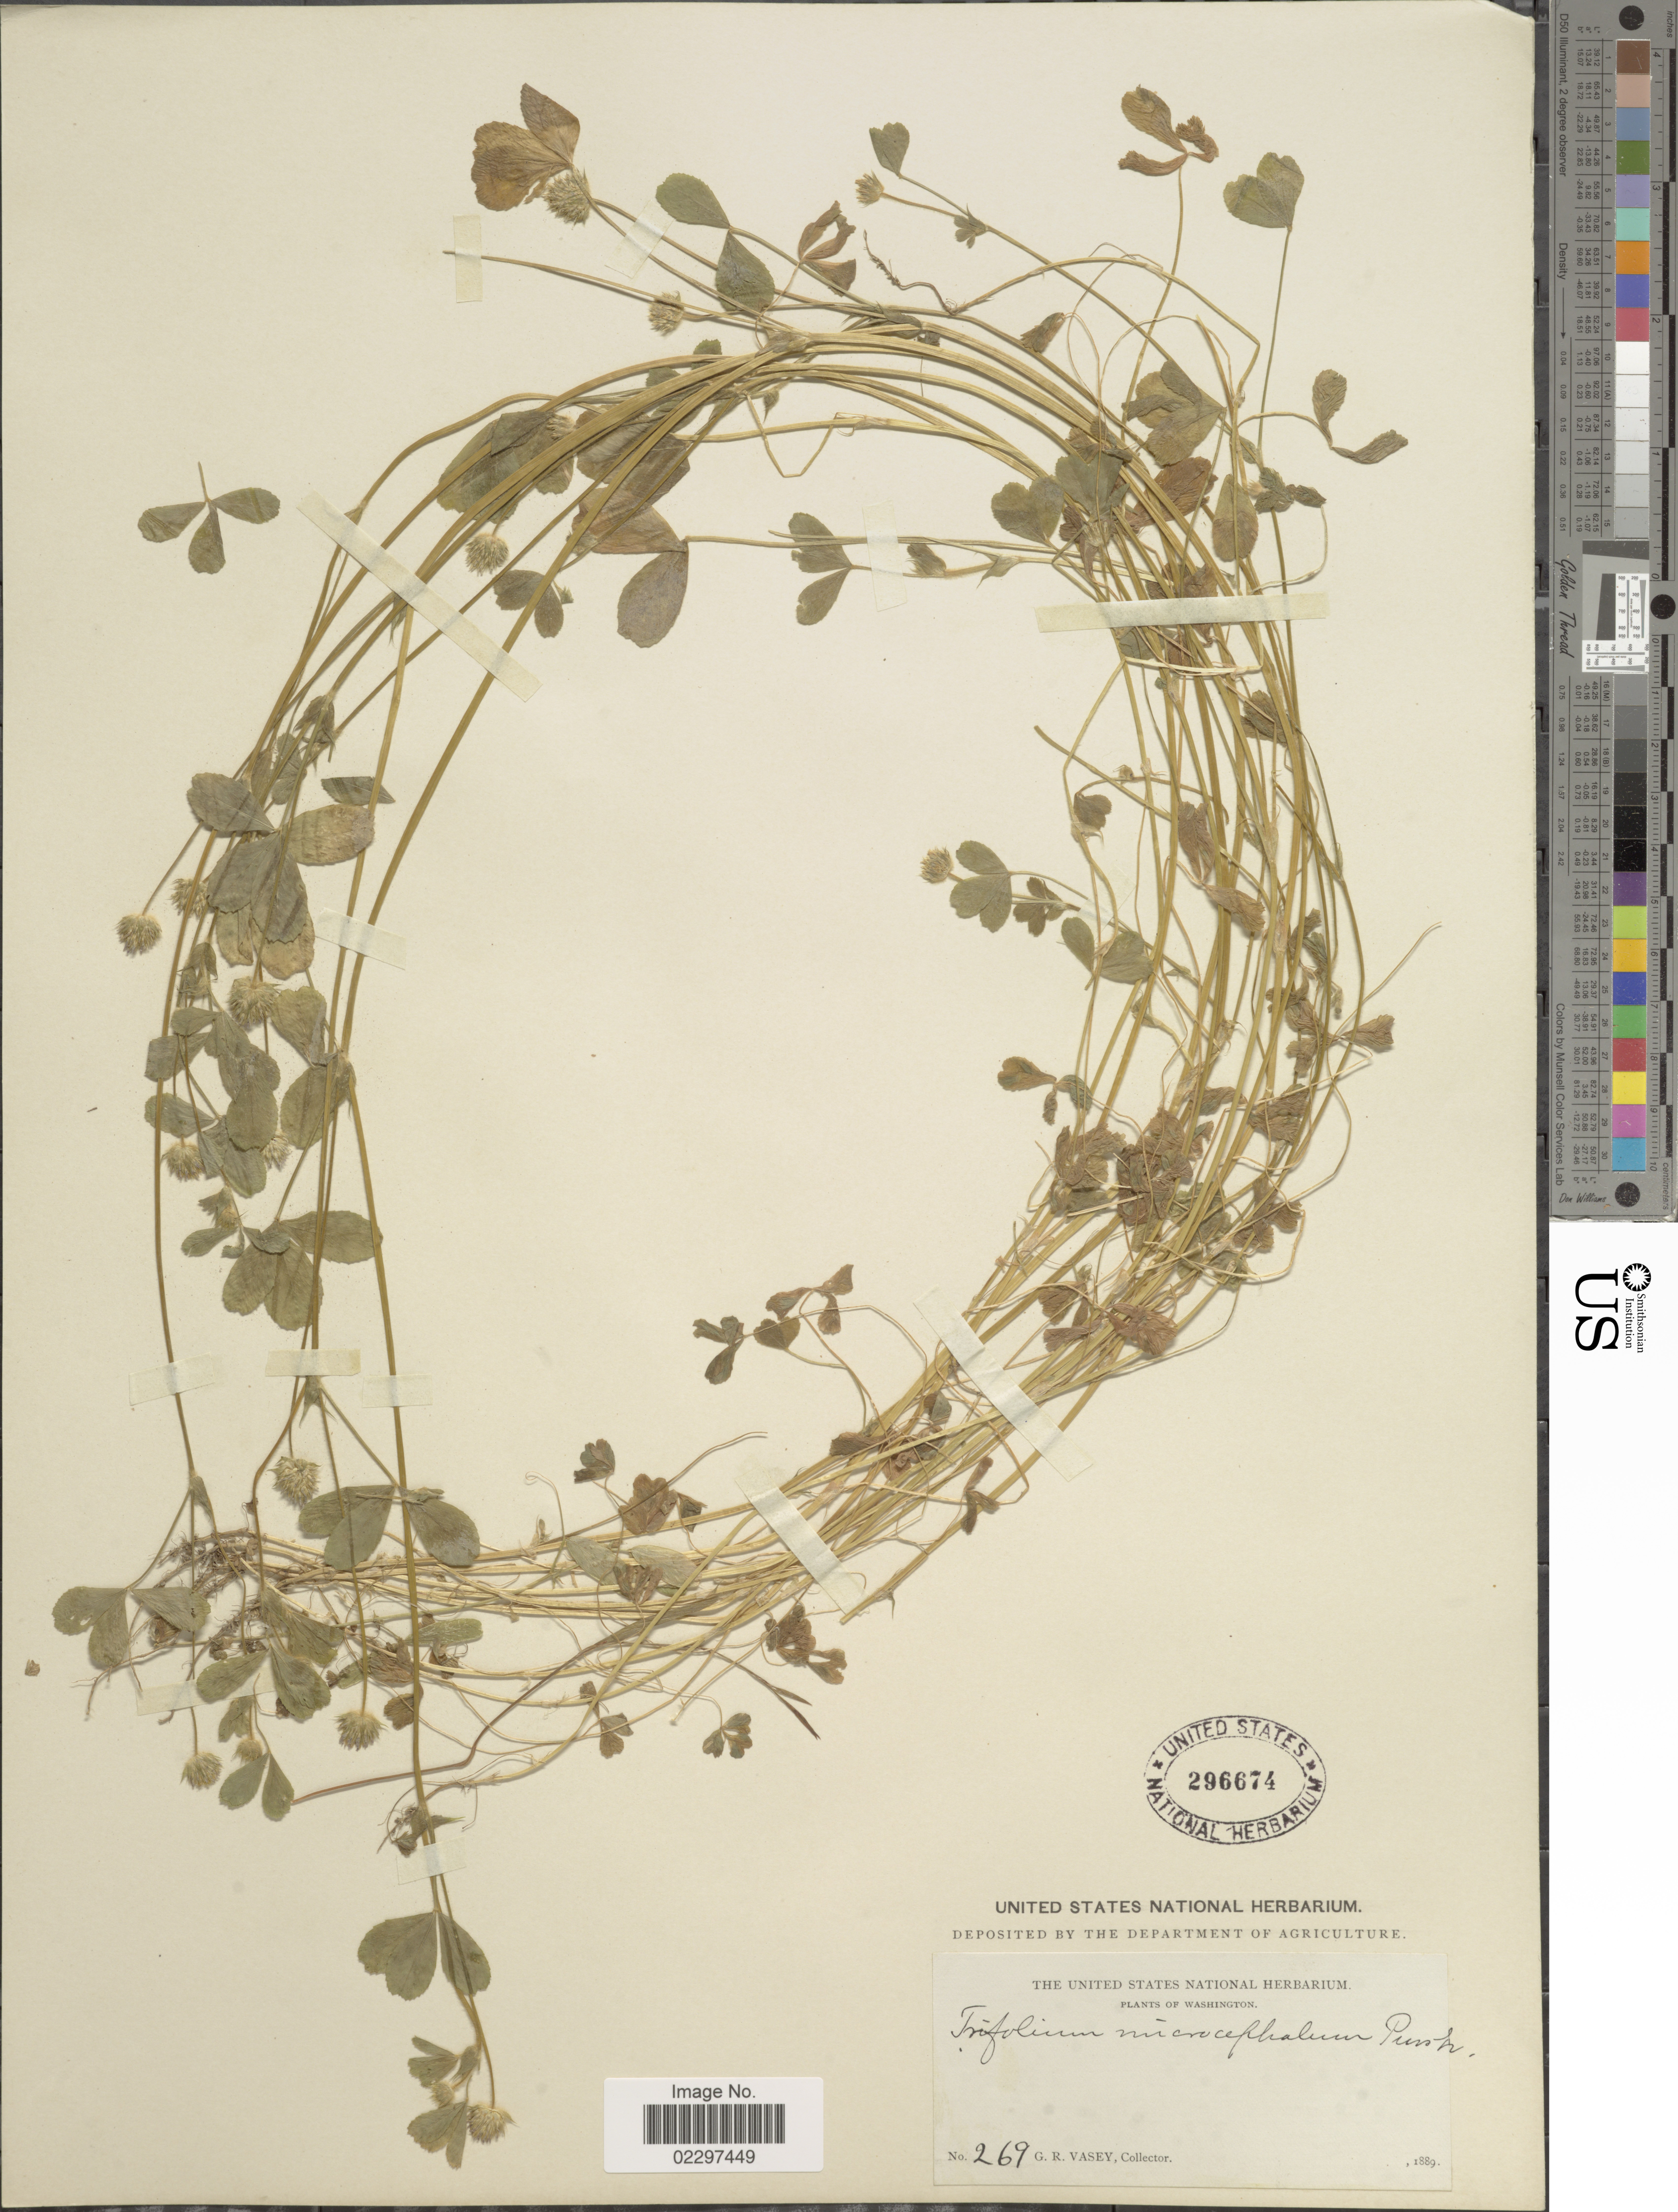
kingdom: Plantae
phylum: Tracheophyta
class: Magnoliopsida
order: Fabales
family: Fabaceae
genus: Trifolium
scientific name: Trifolium microcephalum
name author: Pursh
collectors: G. R. Vasey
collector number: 269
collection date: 1889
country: United States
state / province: Washington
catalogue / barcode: US 296674